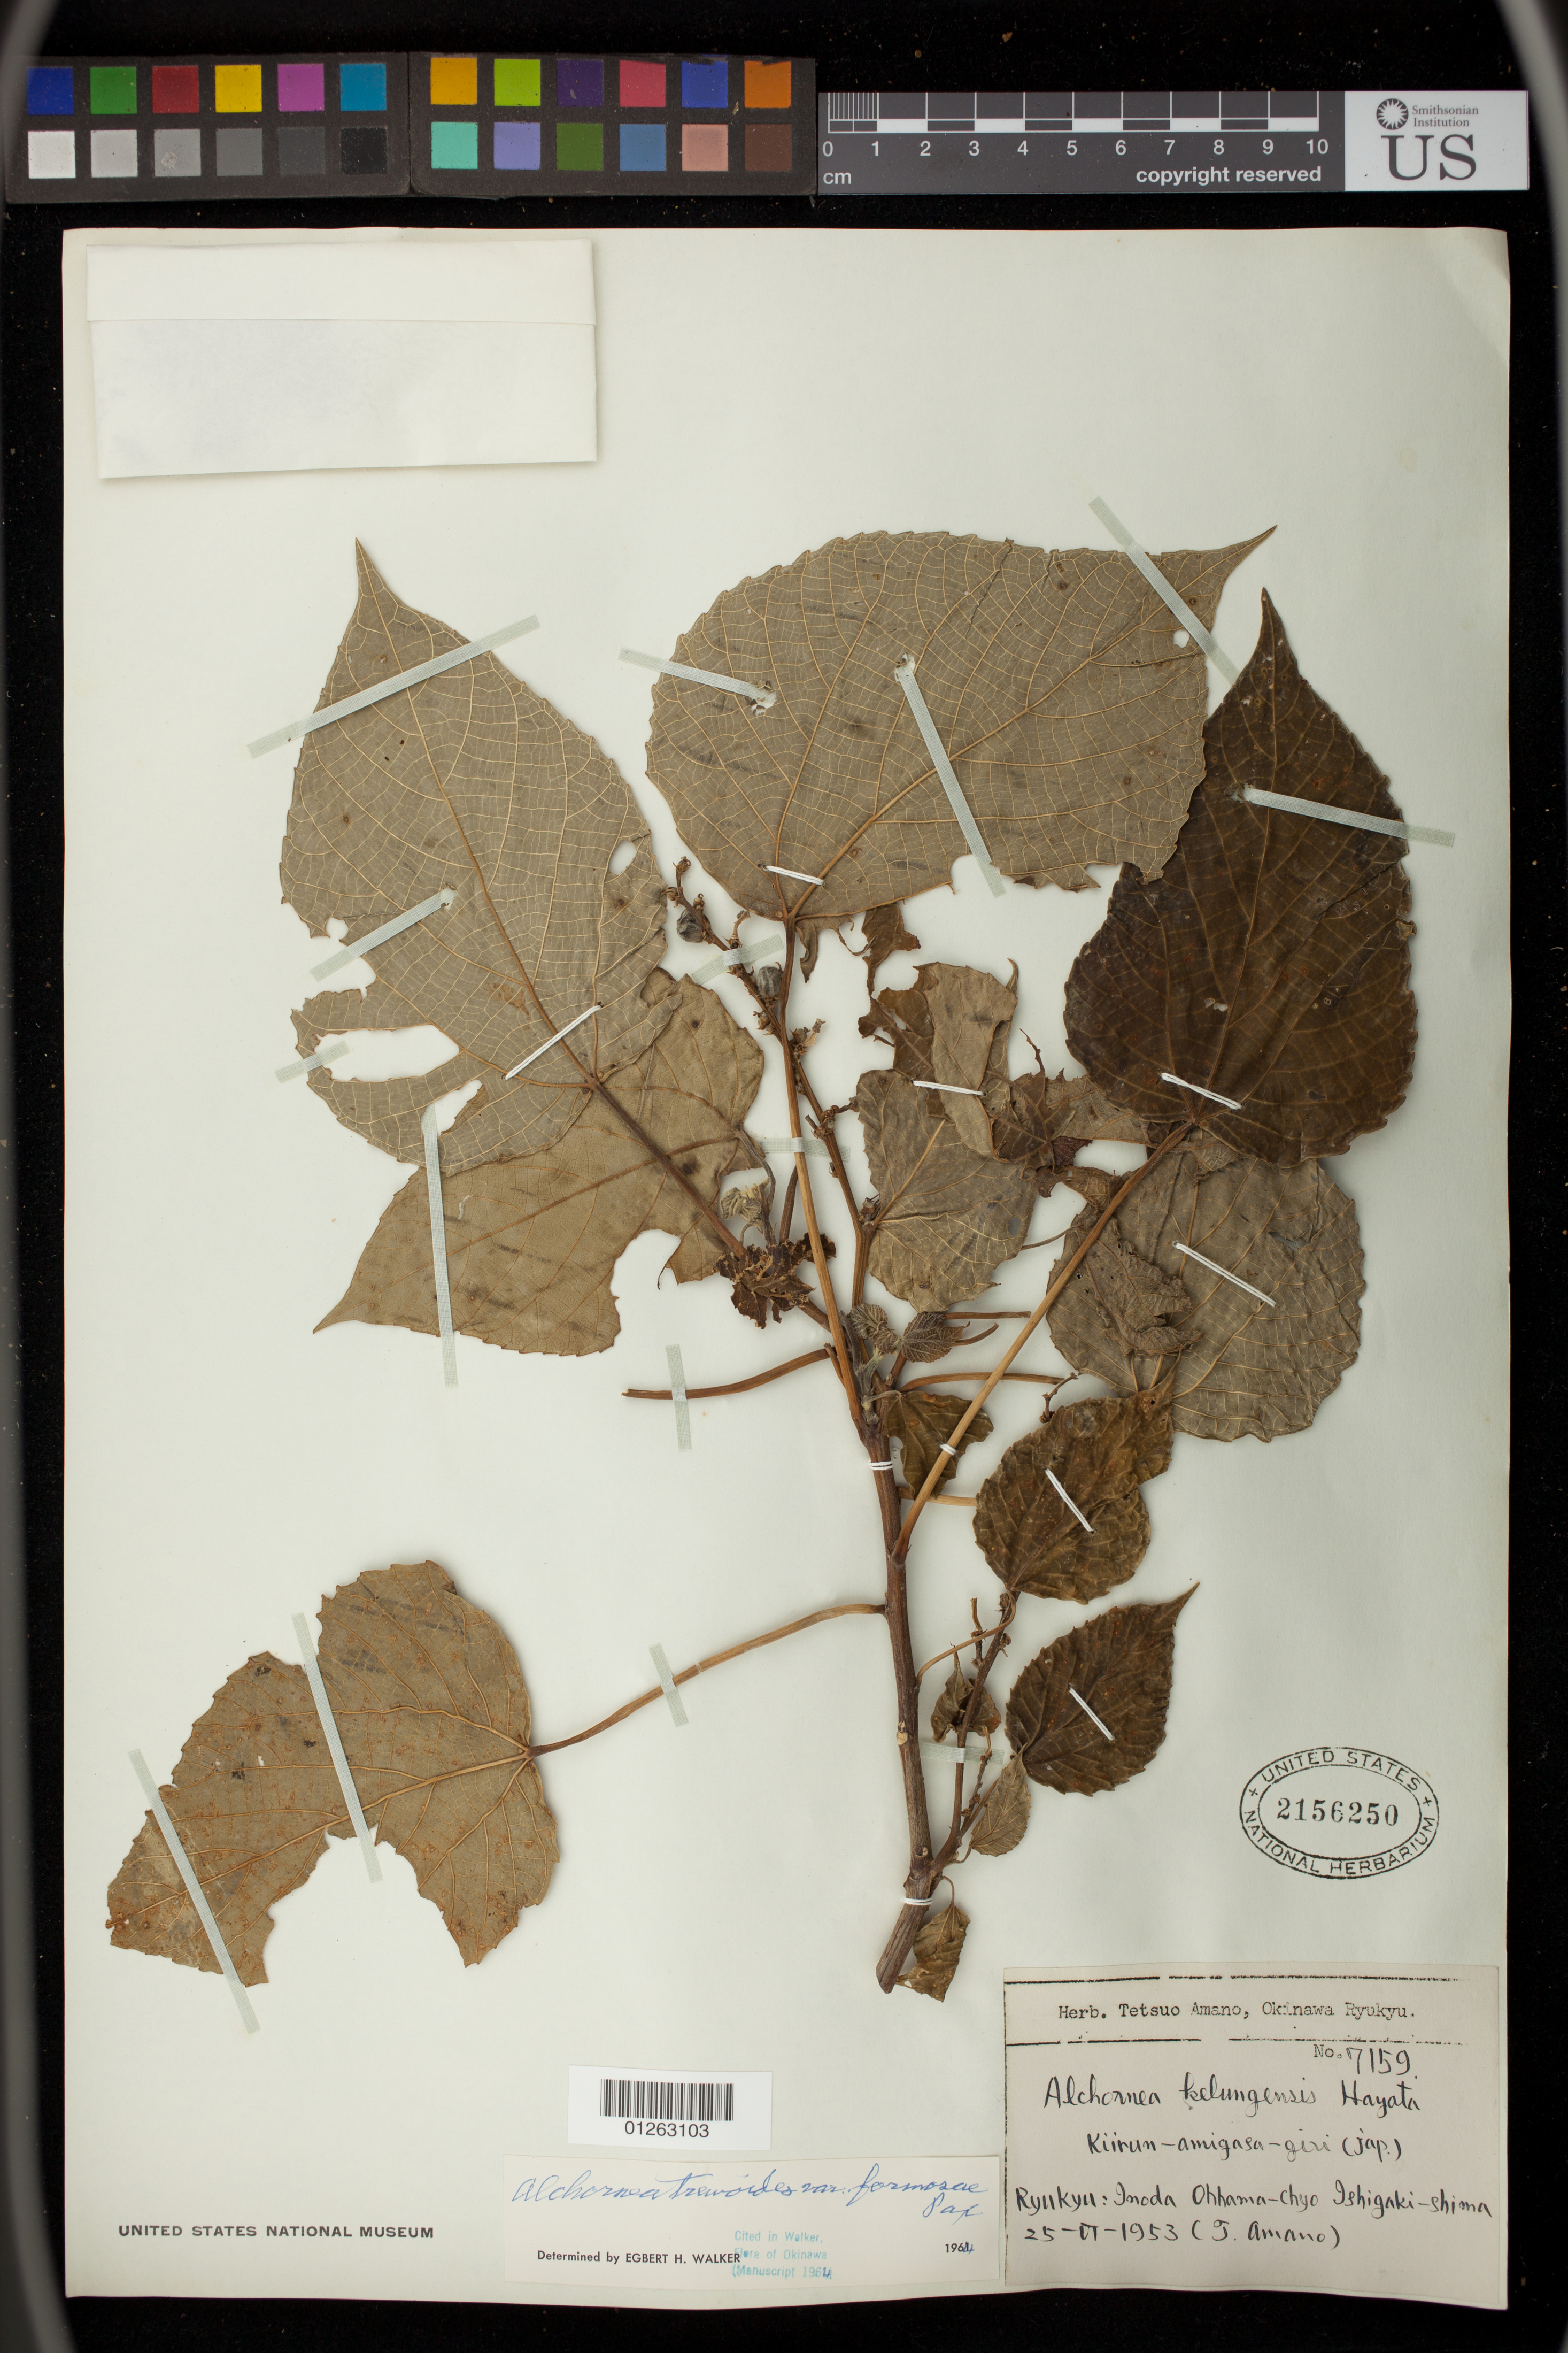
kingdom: Plantae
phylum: Tracheophyta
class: Magnoliopsida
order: Malpighiales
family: Euphorbiaceae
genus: Alchornea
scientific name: Alchornea pearcei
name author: Britton ex Rusby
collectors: Amano, --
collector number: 7159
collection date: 1953-11-25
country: Japan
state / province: Okinawa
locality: Ryukyu: Inoda Ohhama-Chyo Ishigaki-shima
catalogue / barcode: US 2156250